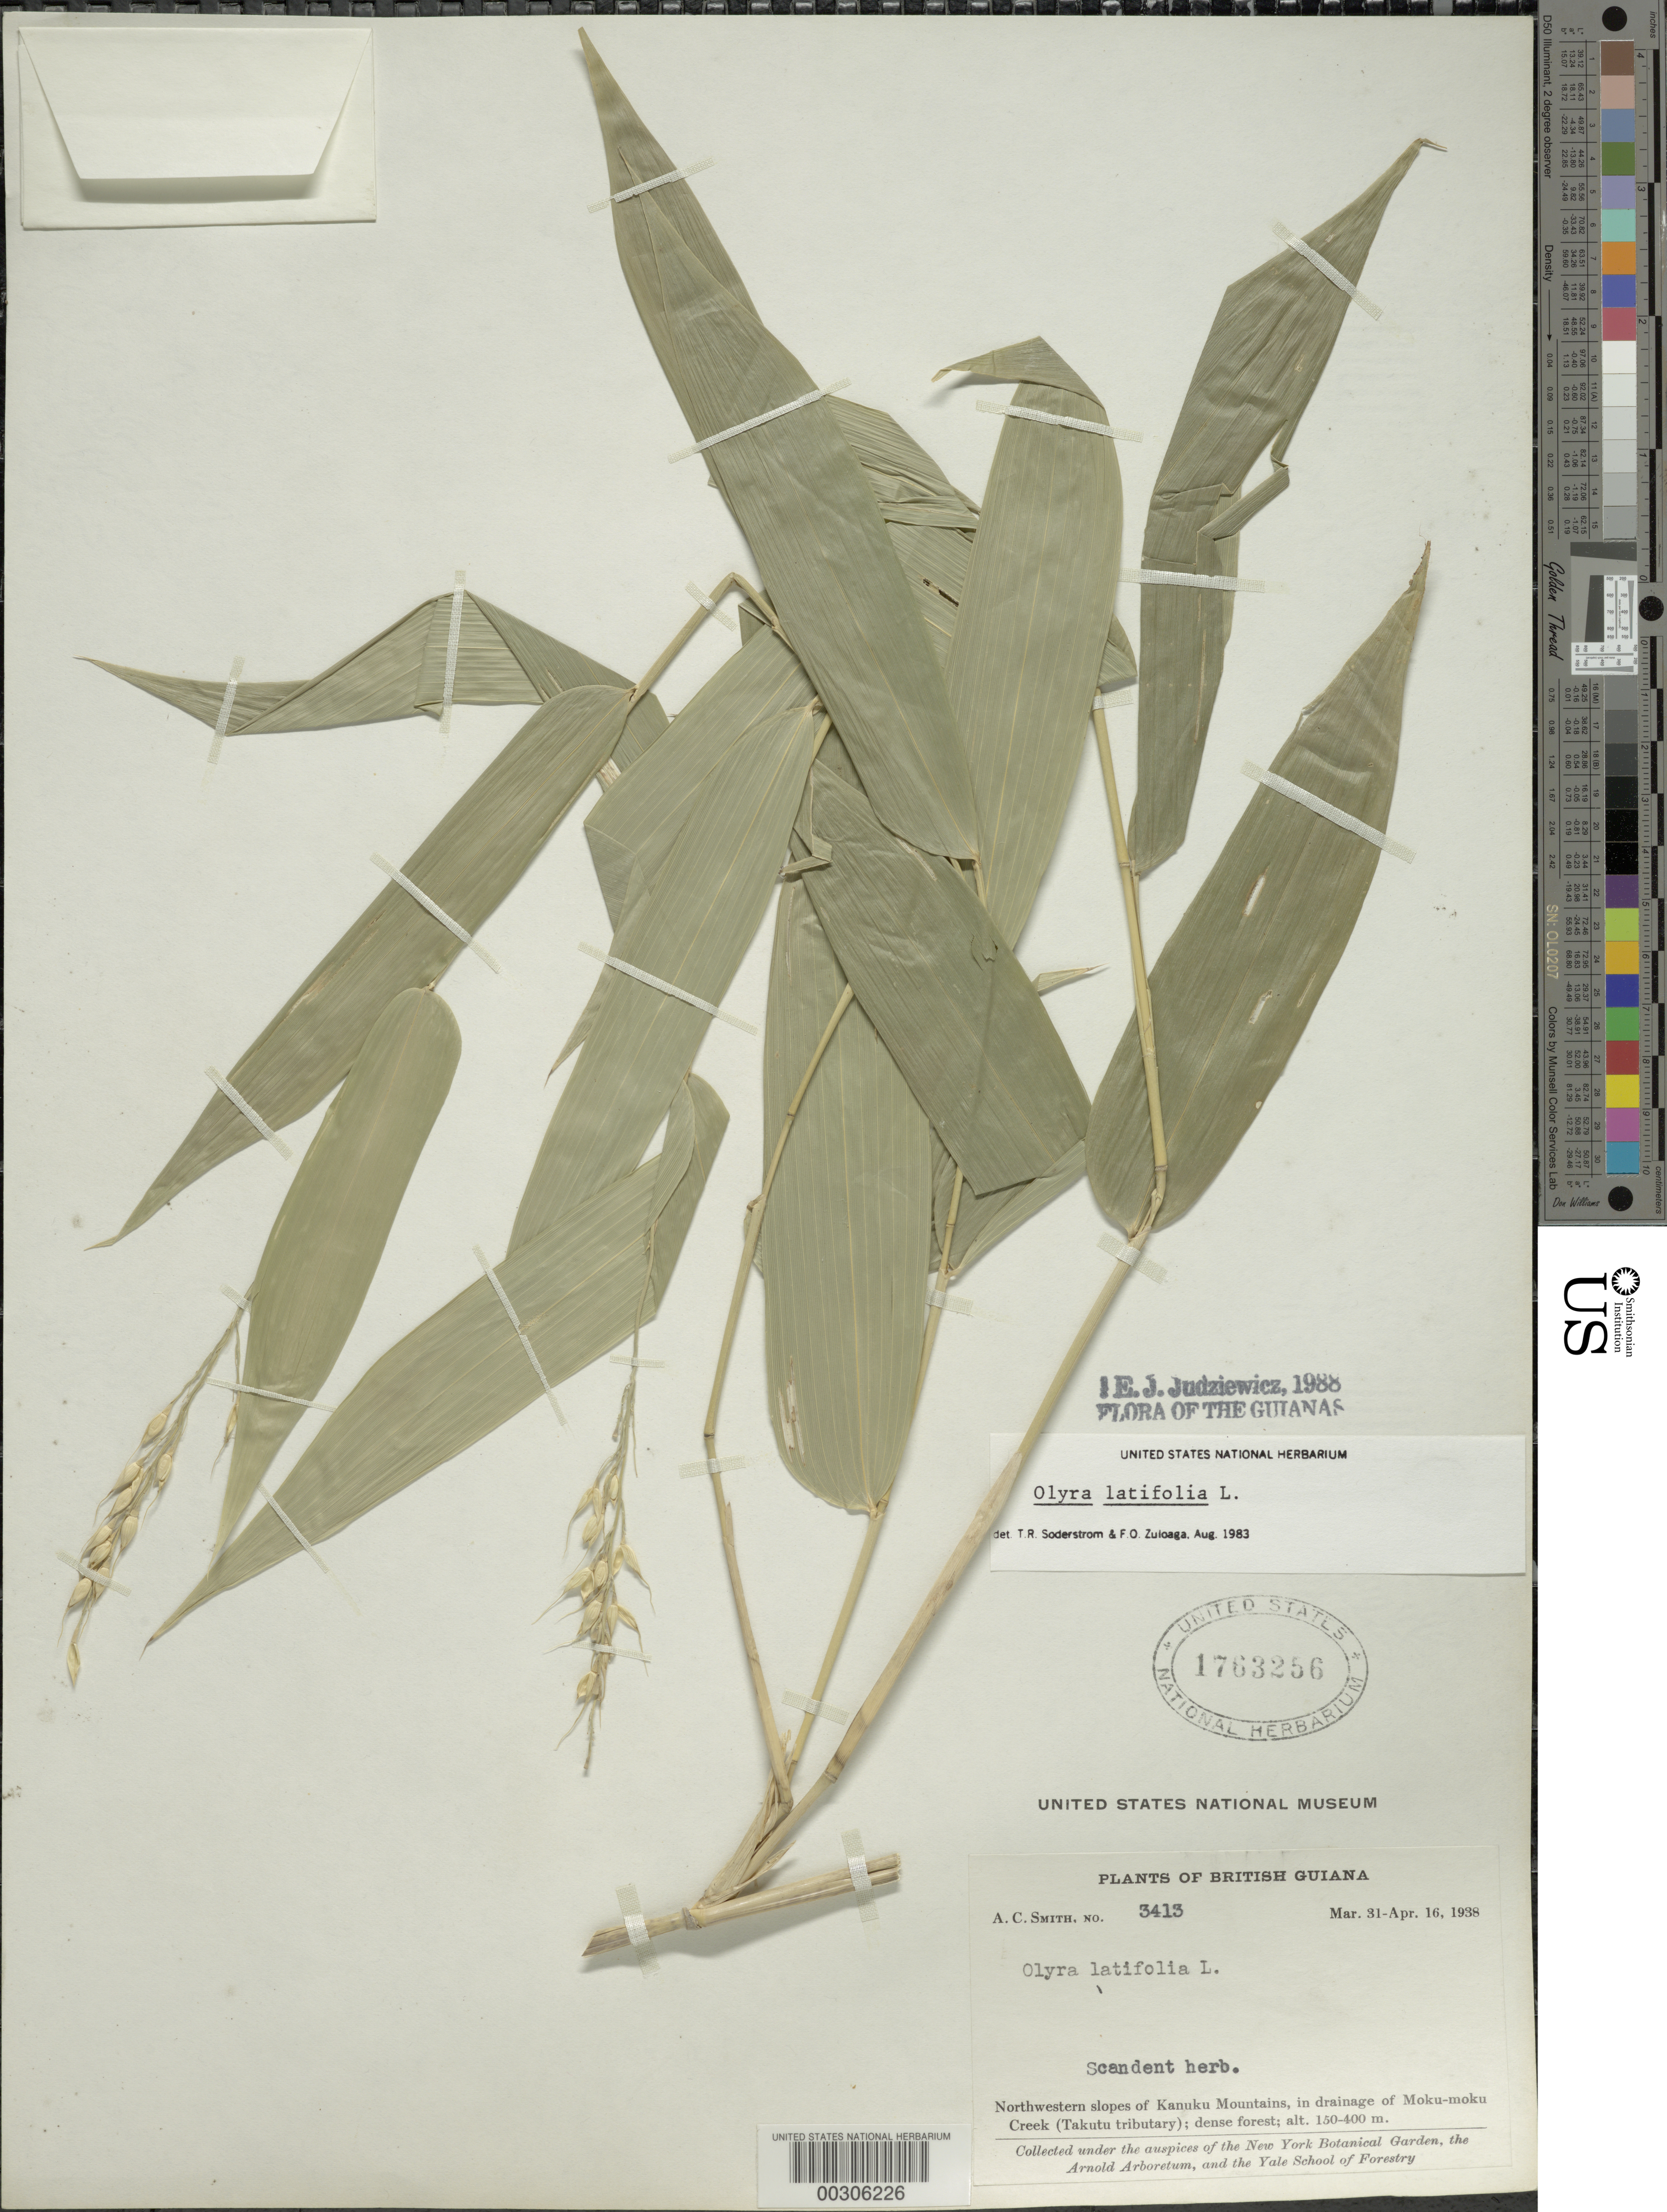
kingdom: Plantae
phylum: Tracheophyta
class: Liliopsida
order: Poales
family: Poaceae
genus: Olyra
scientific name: Olyra latifolia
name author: L.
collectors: A. C. Smith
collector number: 3413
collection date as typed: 31 Mar 1938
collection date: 1938-03-31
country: Guyana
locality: Kanuku mtns.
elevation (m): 150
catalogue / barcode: US 1763256